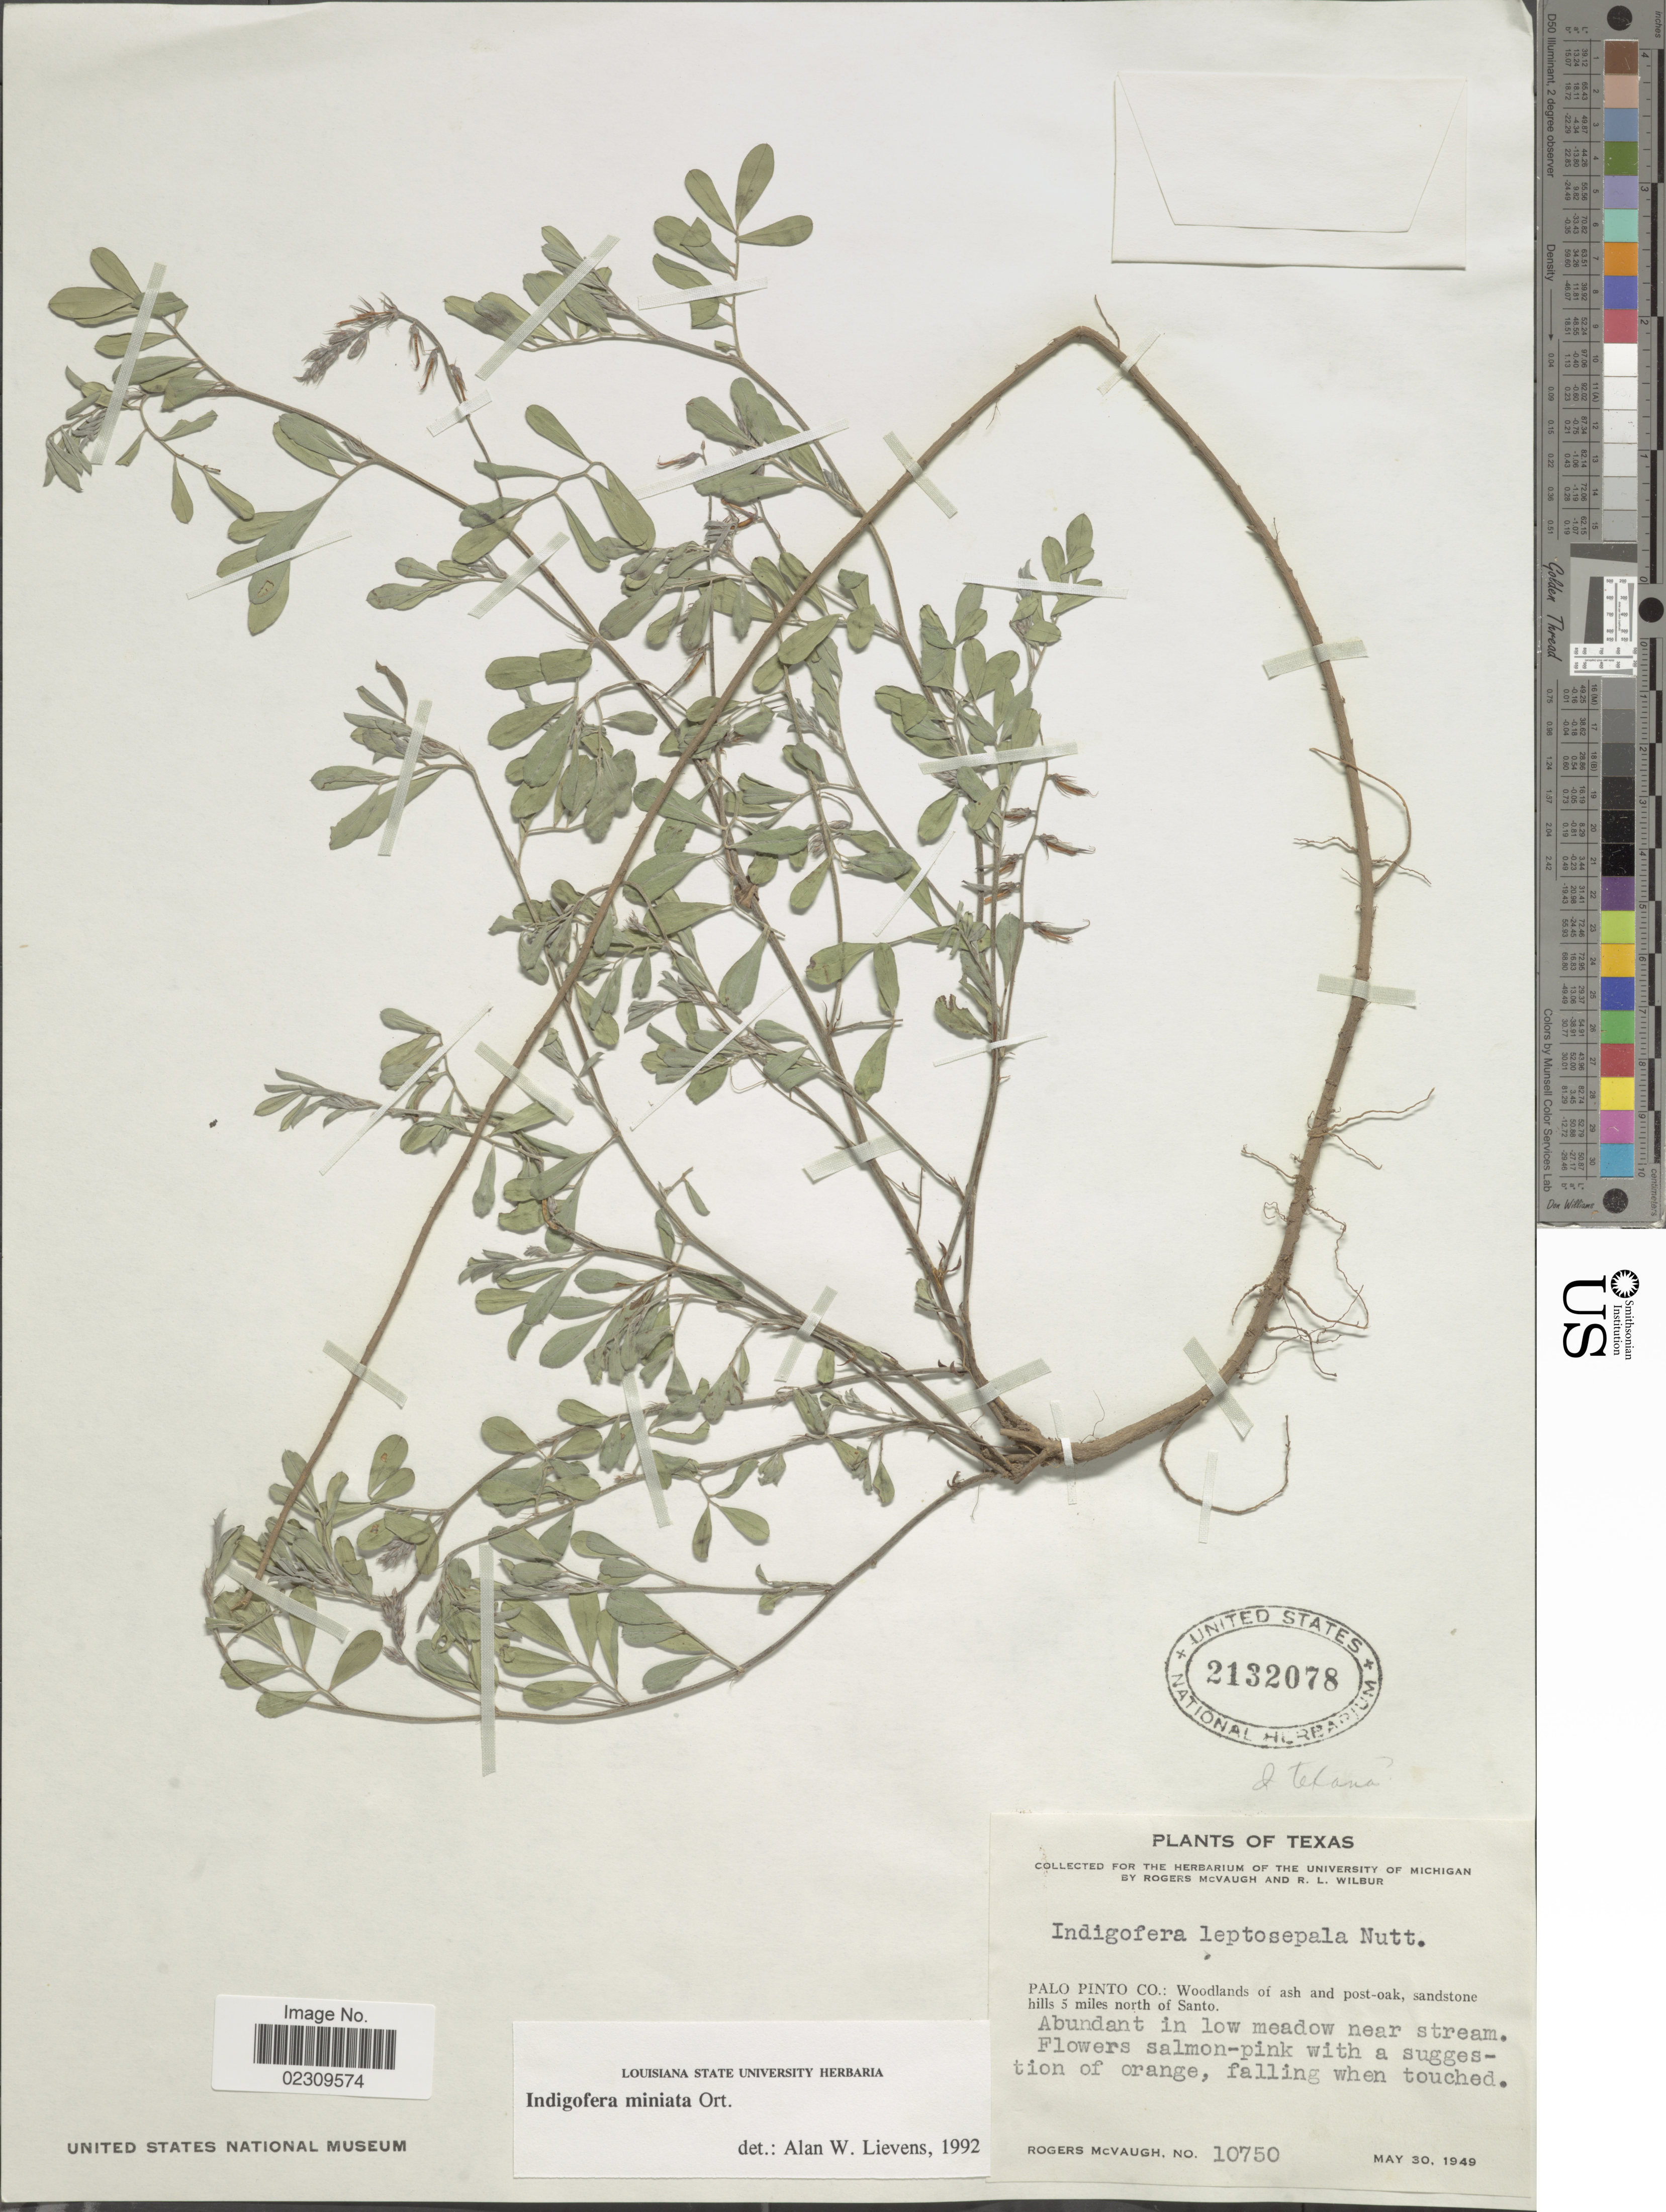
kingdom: Plantae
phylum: Tracheophyta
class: Magnoliopsida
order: Fabales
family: Fabaceae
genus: Indigofera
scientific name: Indigofera miniata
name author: Orteg.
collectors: R. McVaugh & R. L. Wilbur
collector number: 10750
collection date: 1949-05-30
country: United States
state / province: Texas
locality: Palo Pinto Co.: Woodlands of ash and post-oak, sandstone hills 5 miles north of Santo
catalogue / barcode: US 2132078